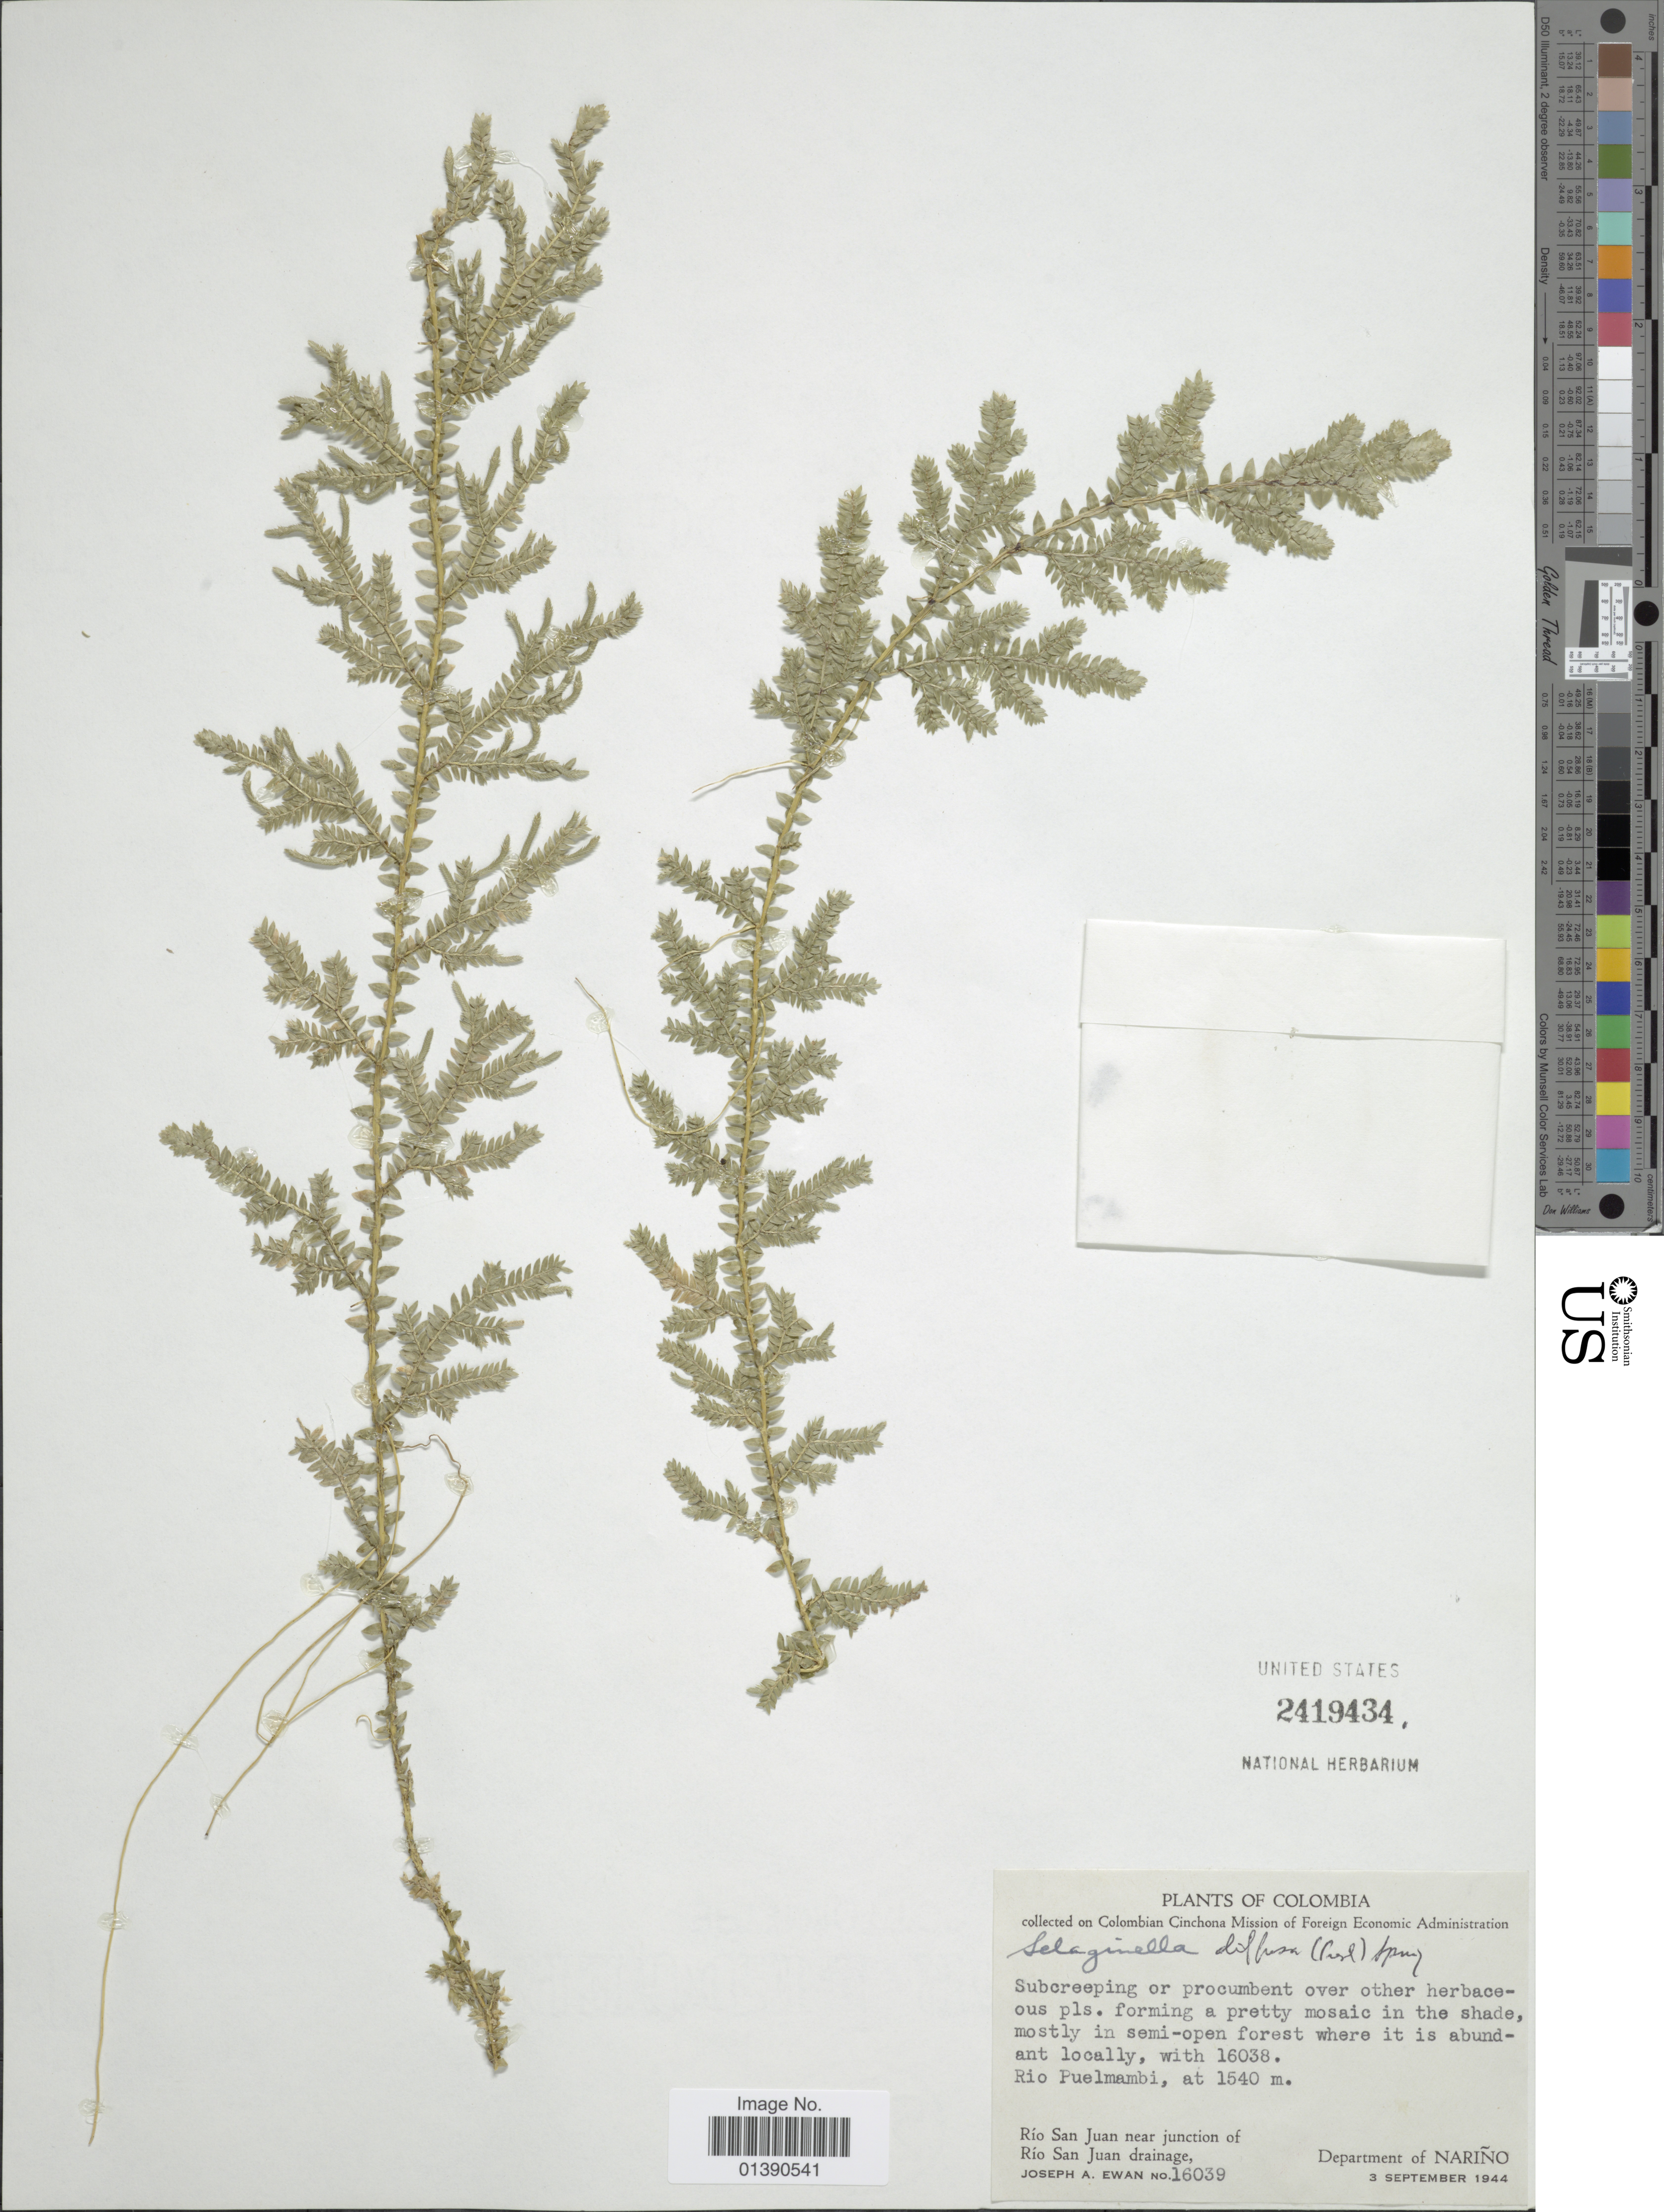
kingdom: Plantae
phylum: Tracheophyta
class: Lycopodiopsida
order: Selaginellales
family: Selaginellaceae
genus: Selaginella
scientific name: Selaginella diffusa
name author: (C. Presl) Spring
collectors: J. A. Ewan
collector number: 16039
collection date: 1944-09-03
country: Colombia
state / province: Nariño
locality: Rio Puelmambi, Rio San Juan near junction of Rio San Juan drainage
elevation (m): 1540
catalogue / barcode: US 2419434